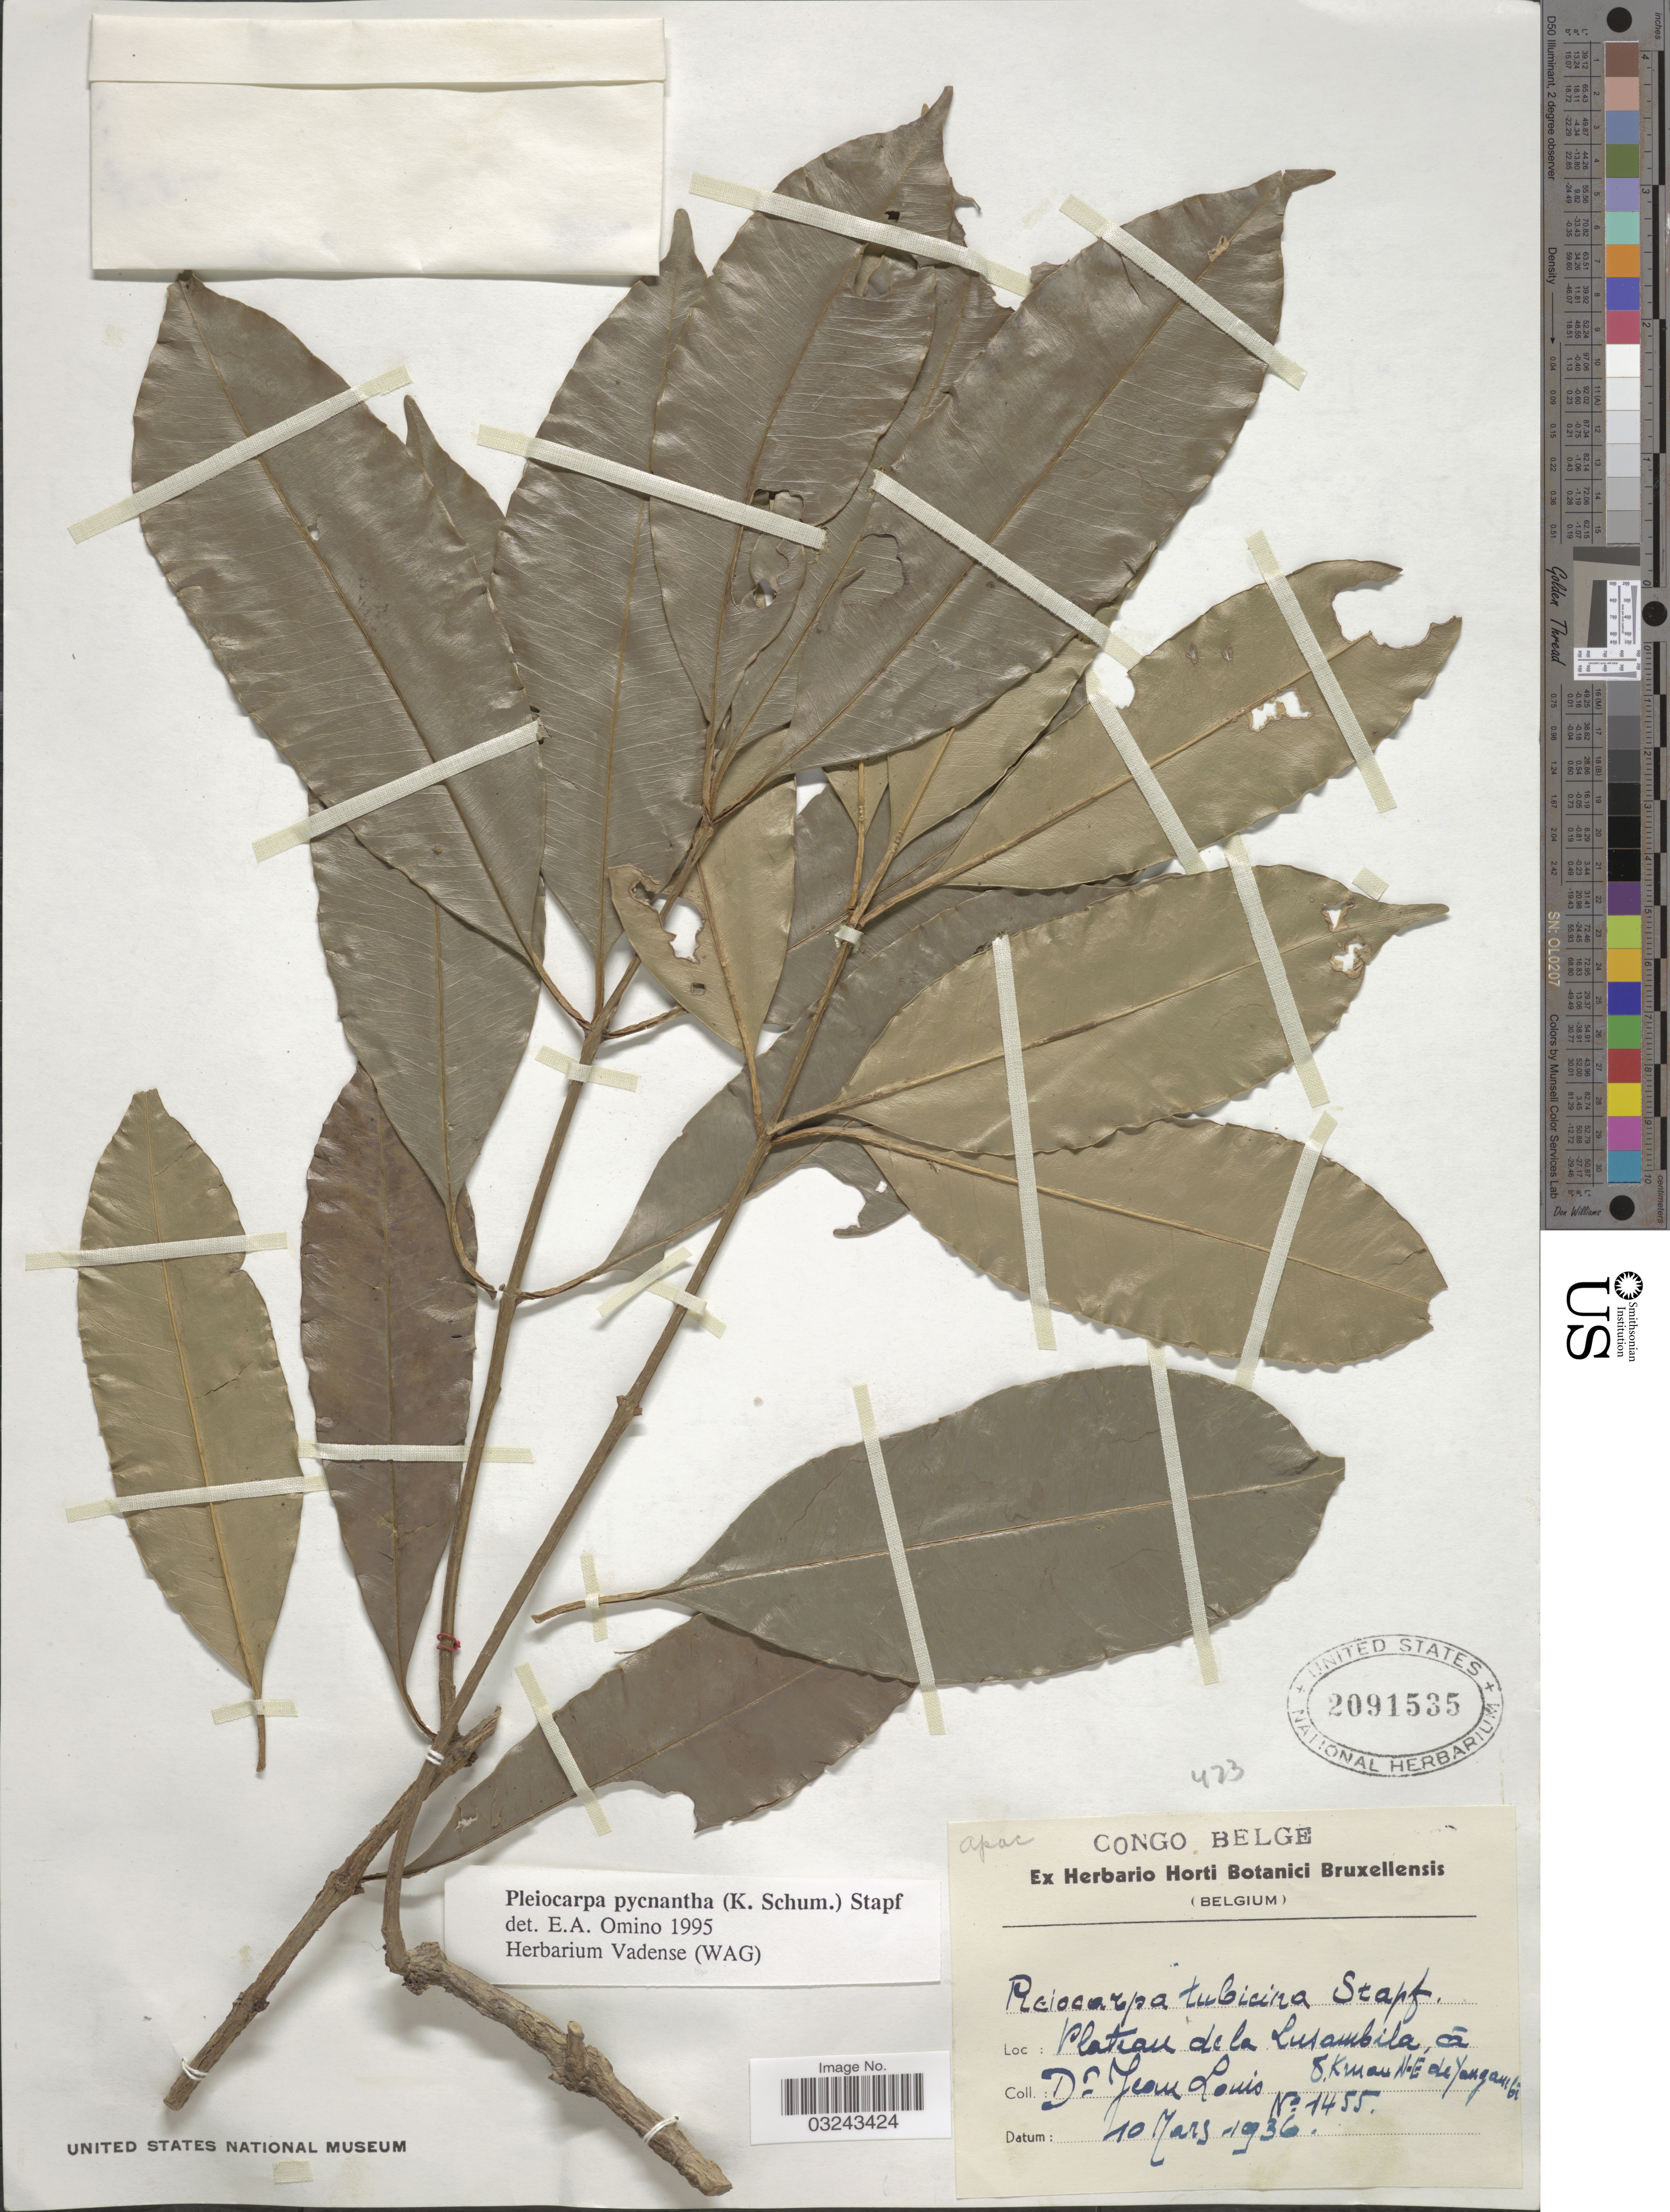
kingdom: Plantae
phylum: Tracheophyta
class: Magnoliopsida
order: Gentianales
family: Apocynaceae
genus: Pleiocarpa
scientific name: Pleiocarpa pycnantha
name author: (K. Schum.) Stapf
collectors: J. Louis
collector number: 1455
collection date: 1936-03-10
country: Congo, Democratic Republic of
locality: Congo Belge, Plateau de la Lusambila á 8 Km au N-E de Yangambi.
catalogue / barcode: US 2091535